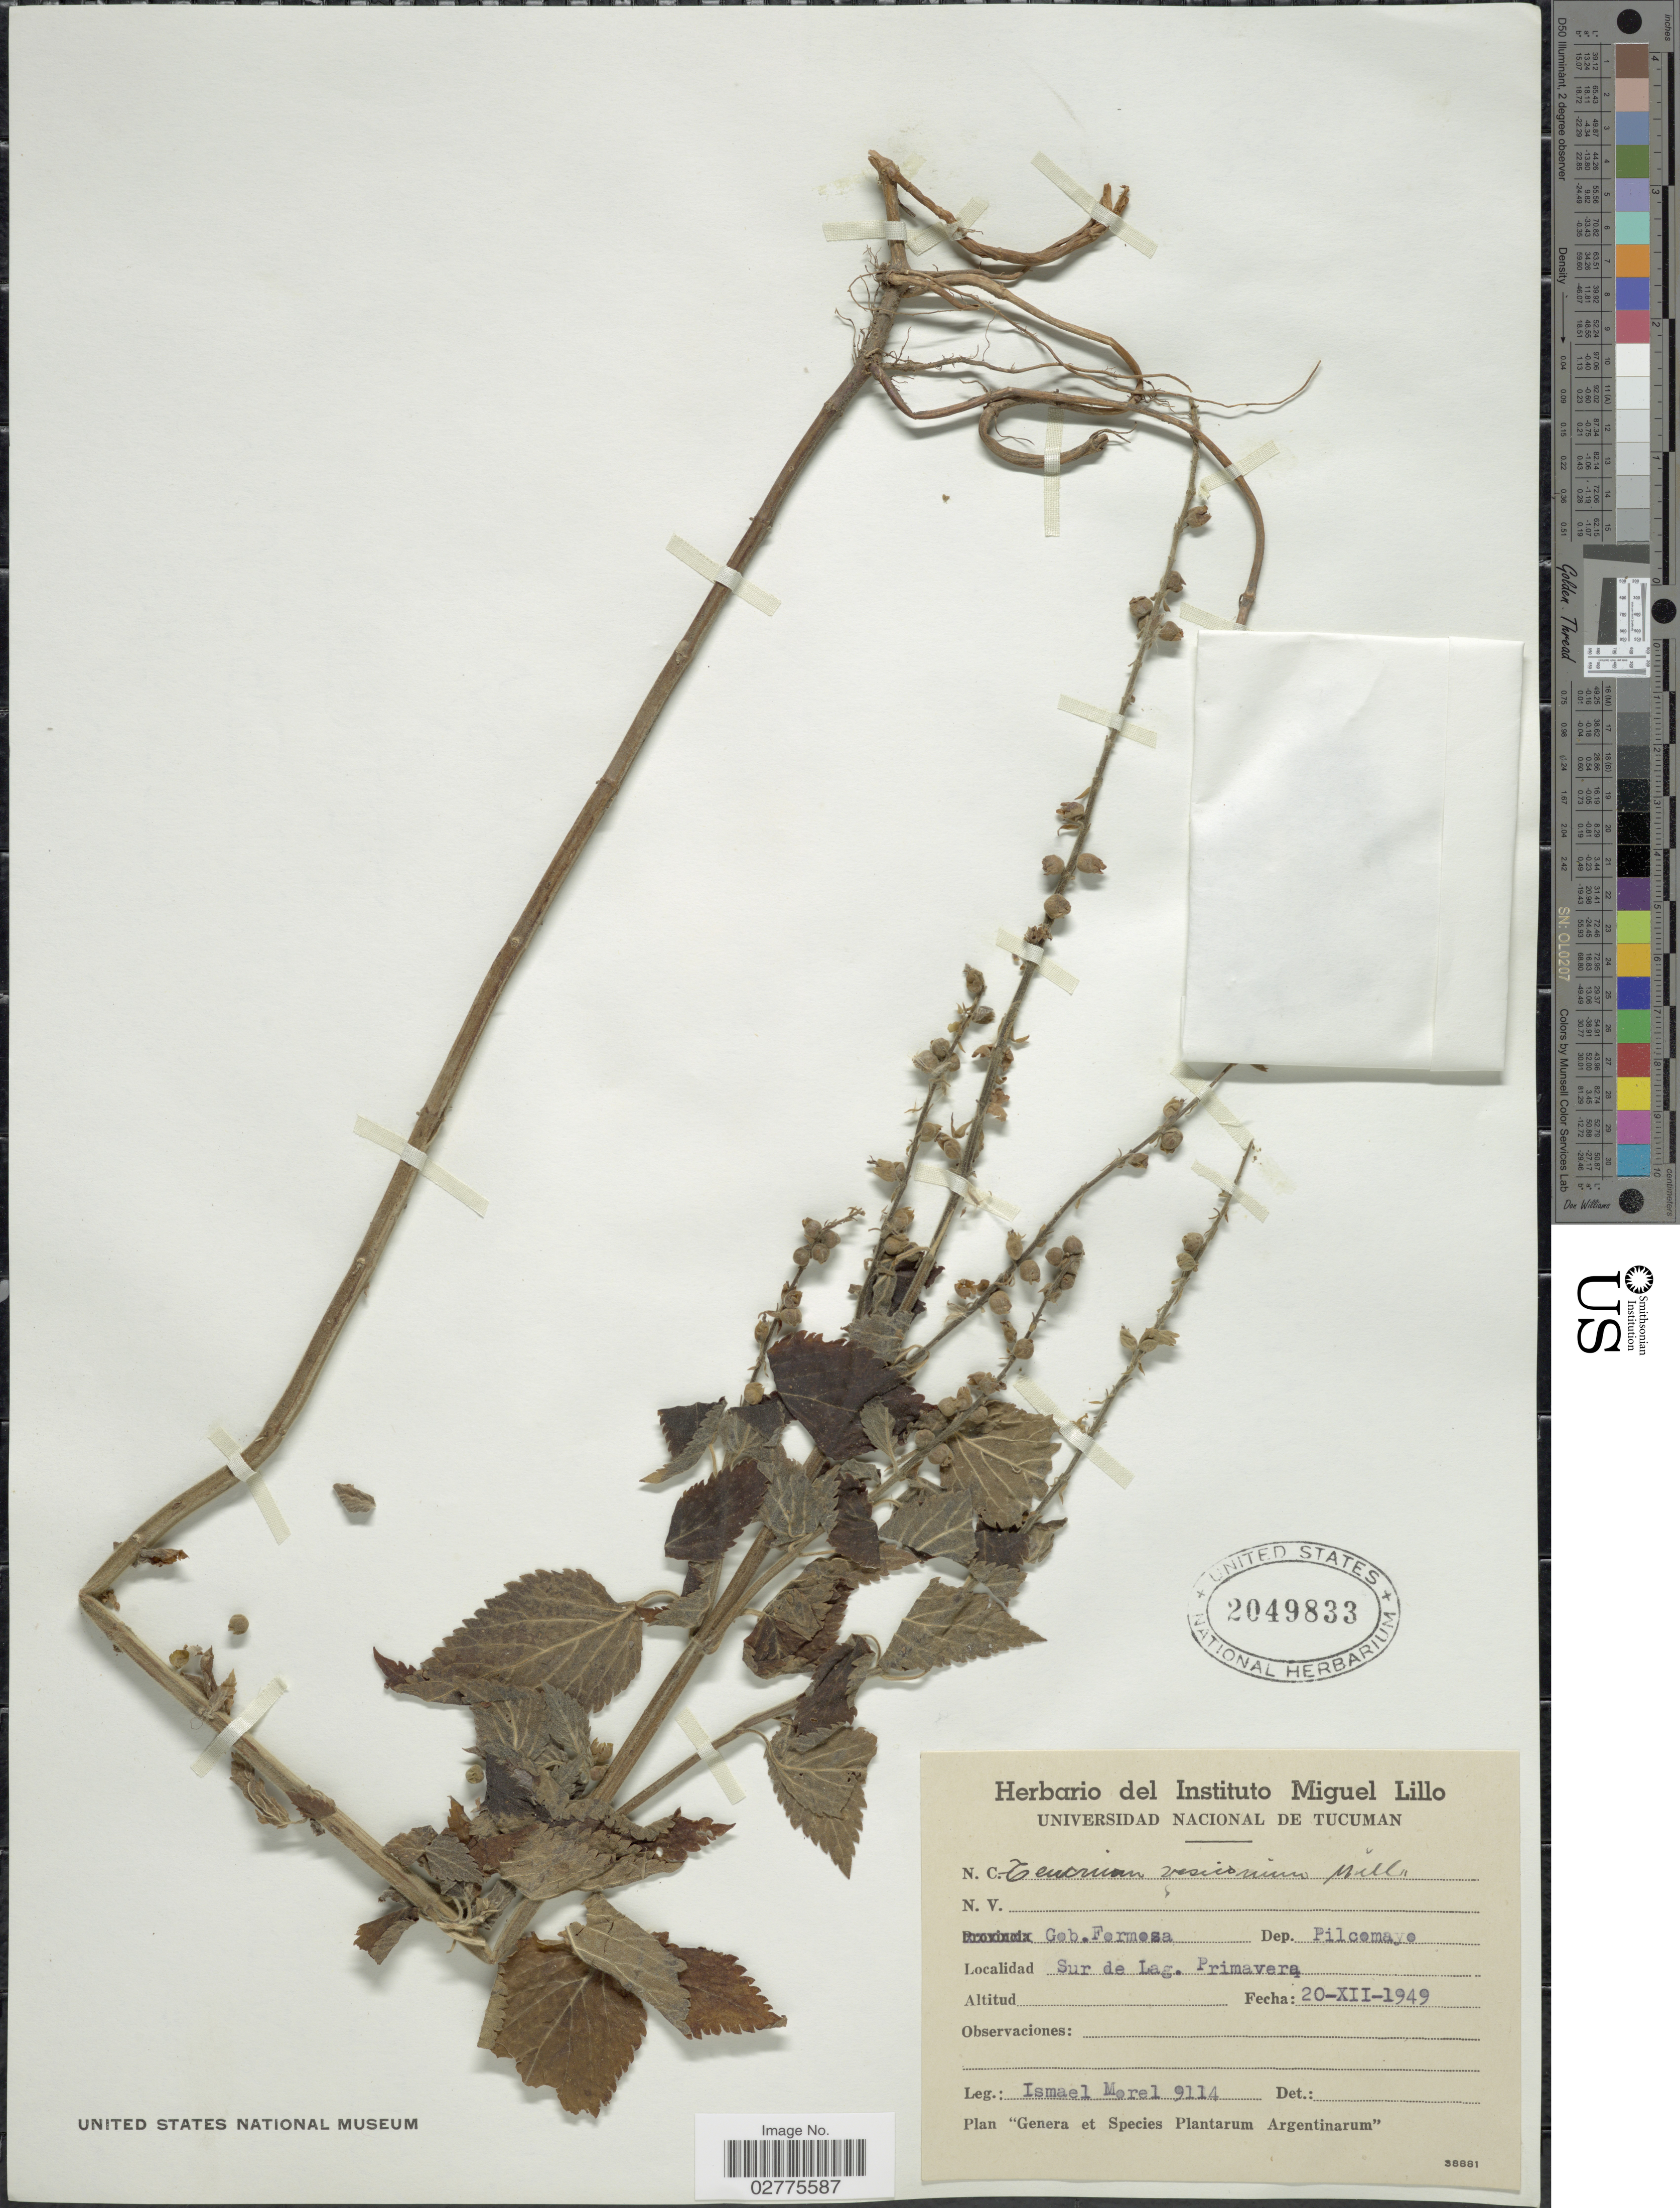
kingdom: Plantae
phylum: Tracheophyta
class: Magnoliopsida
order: Lamiales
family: Lamiaceae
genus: Teucrium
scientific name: Teucrium vesicarium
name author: Mill.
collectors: I. Morel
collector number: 9114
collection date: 1949-12-20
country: Argentina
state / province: Formosa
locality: Gob. Formosa, Dep. Pilcomayo, Sur de Lag. Primavera.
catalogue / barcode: US 2049833